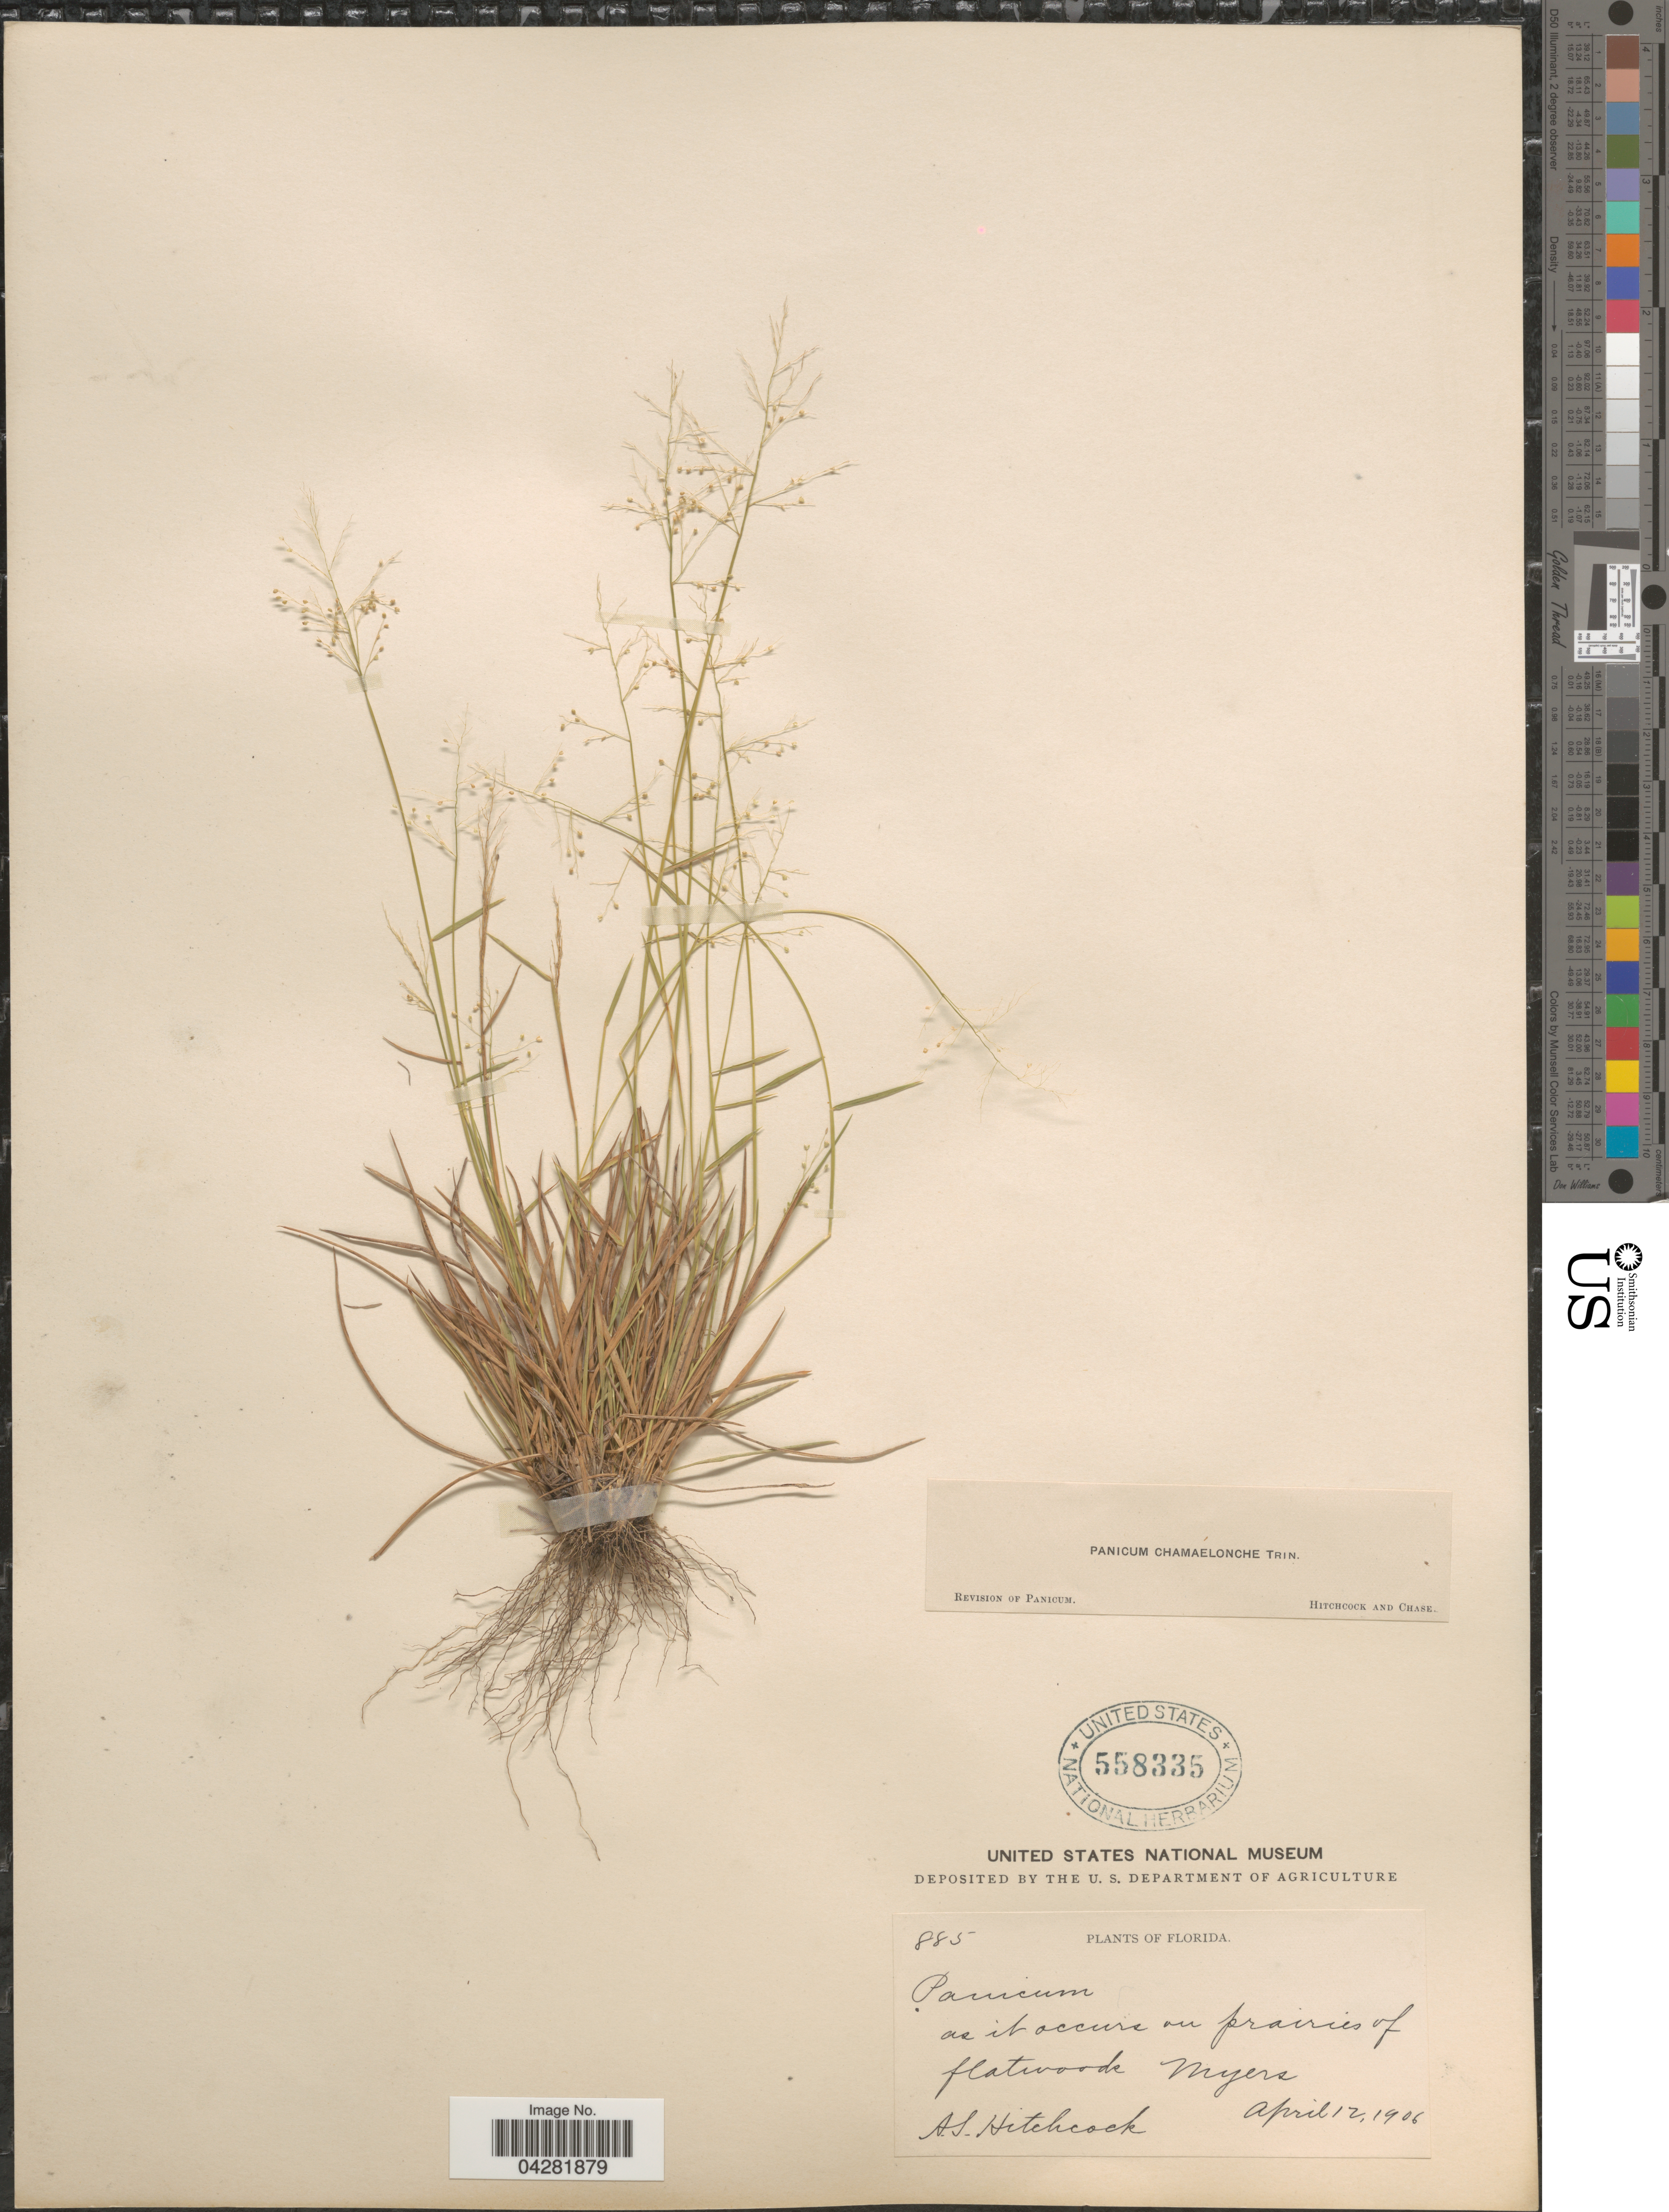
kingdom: Plantae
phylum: Tracheophyta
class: Liliopsida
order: Poales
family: Poaceae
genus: Dichanthelium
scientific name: Dichanthelium ensifolium var. ensifolium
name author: (Baldwin ex Elliot) Gould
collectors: A. S. Hitchcock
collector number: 885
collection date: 1906-04-12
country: United States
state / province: Florida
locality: Myers.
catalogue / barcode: US 558335